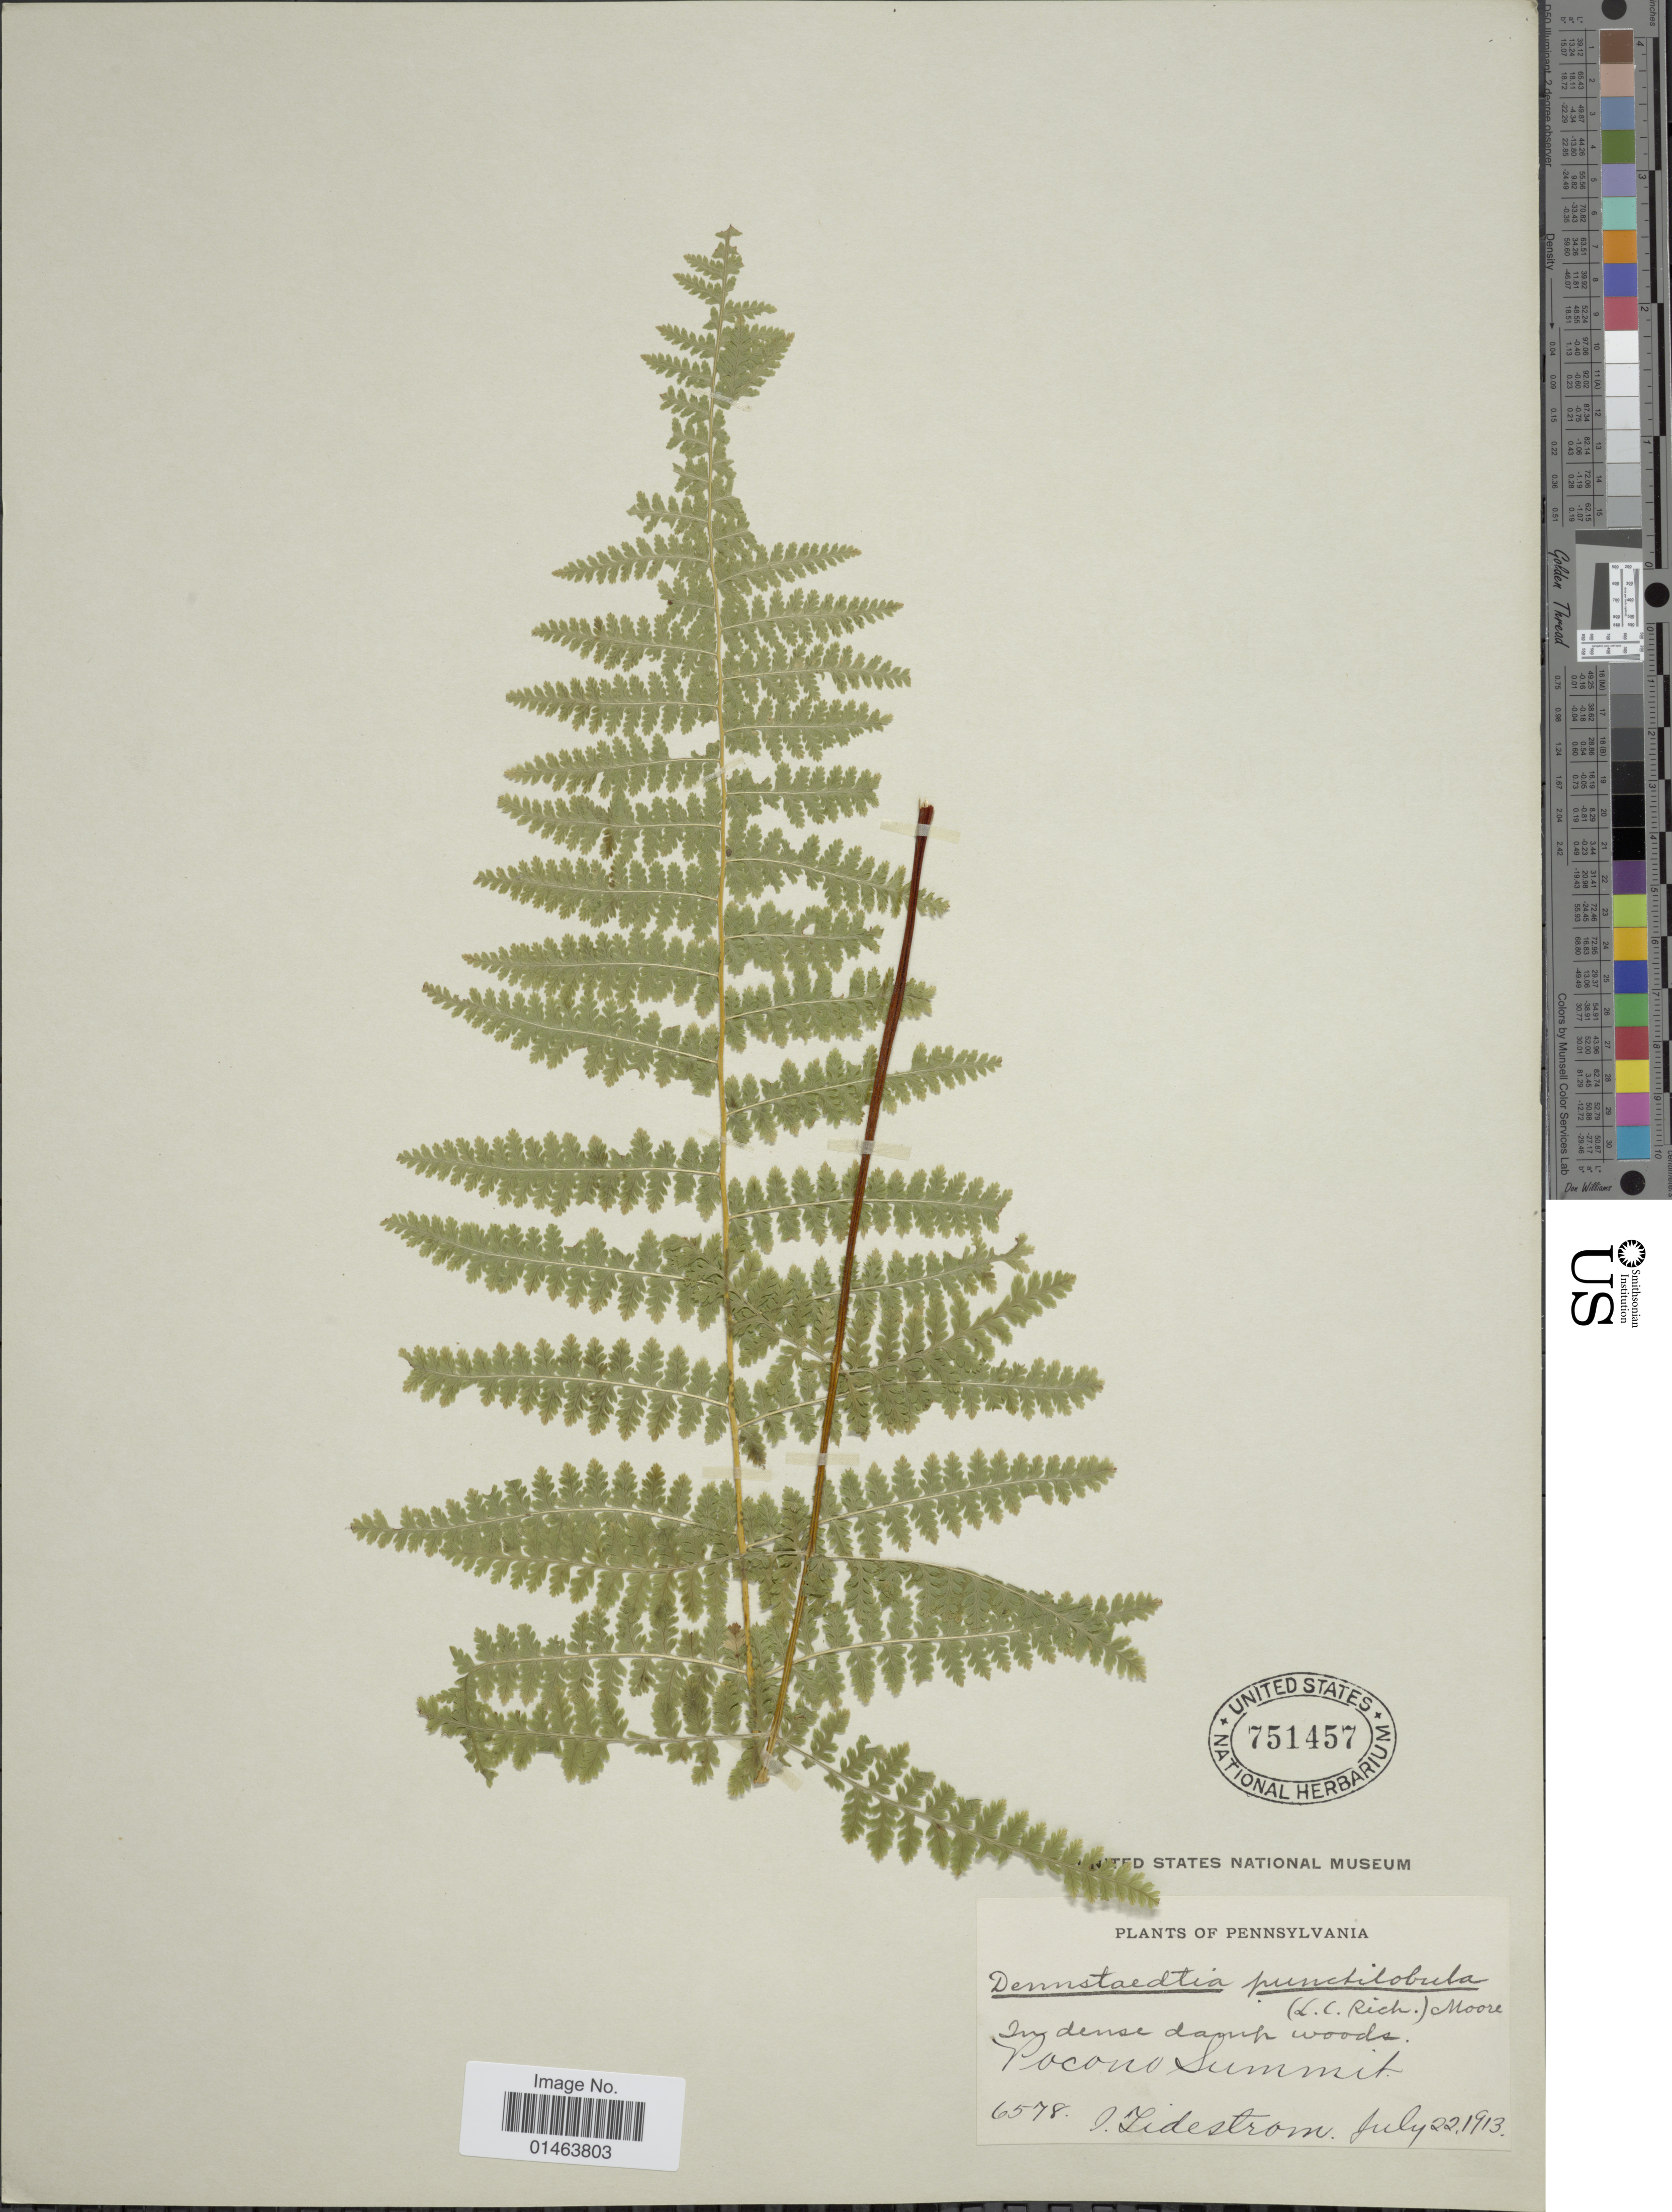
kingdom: Plantae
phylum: Tracheophyta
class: Polypodiopsida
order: Polypodiales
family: Dennstaedtiaceae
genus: Dennstaedtia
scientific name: Dennstaedtia punctilobula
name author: (Michx.) T. Moore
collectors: O. Tidestrom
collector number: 6578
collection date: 1913-07-22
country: United States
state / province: Pennsylvania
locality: Pennsylvania, Pocono Summit.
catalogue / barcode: US 751457